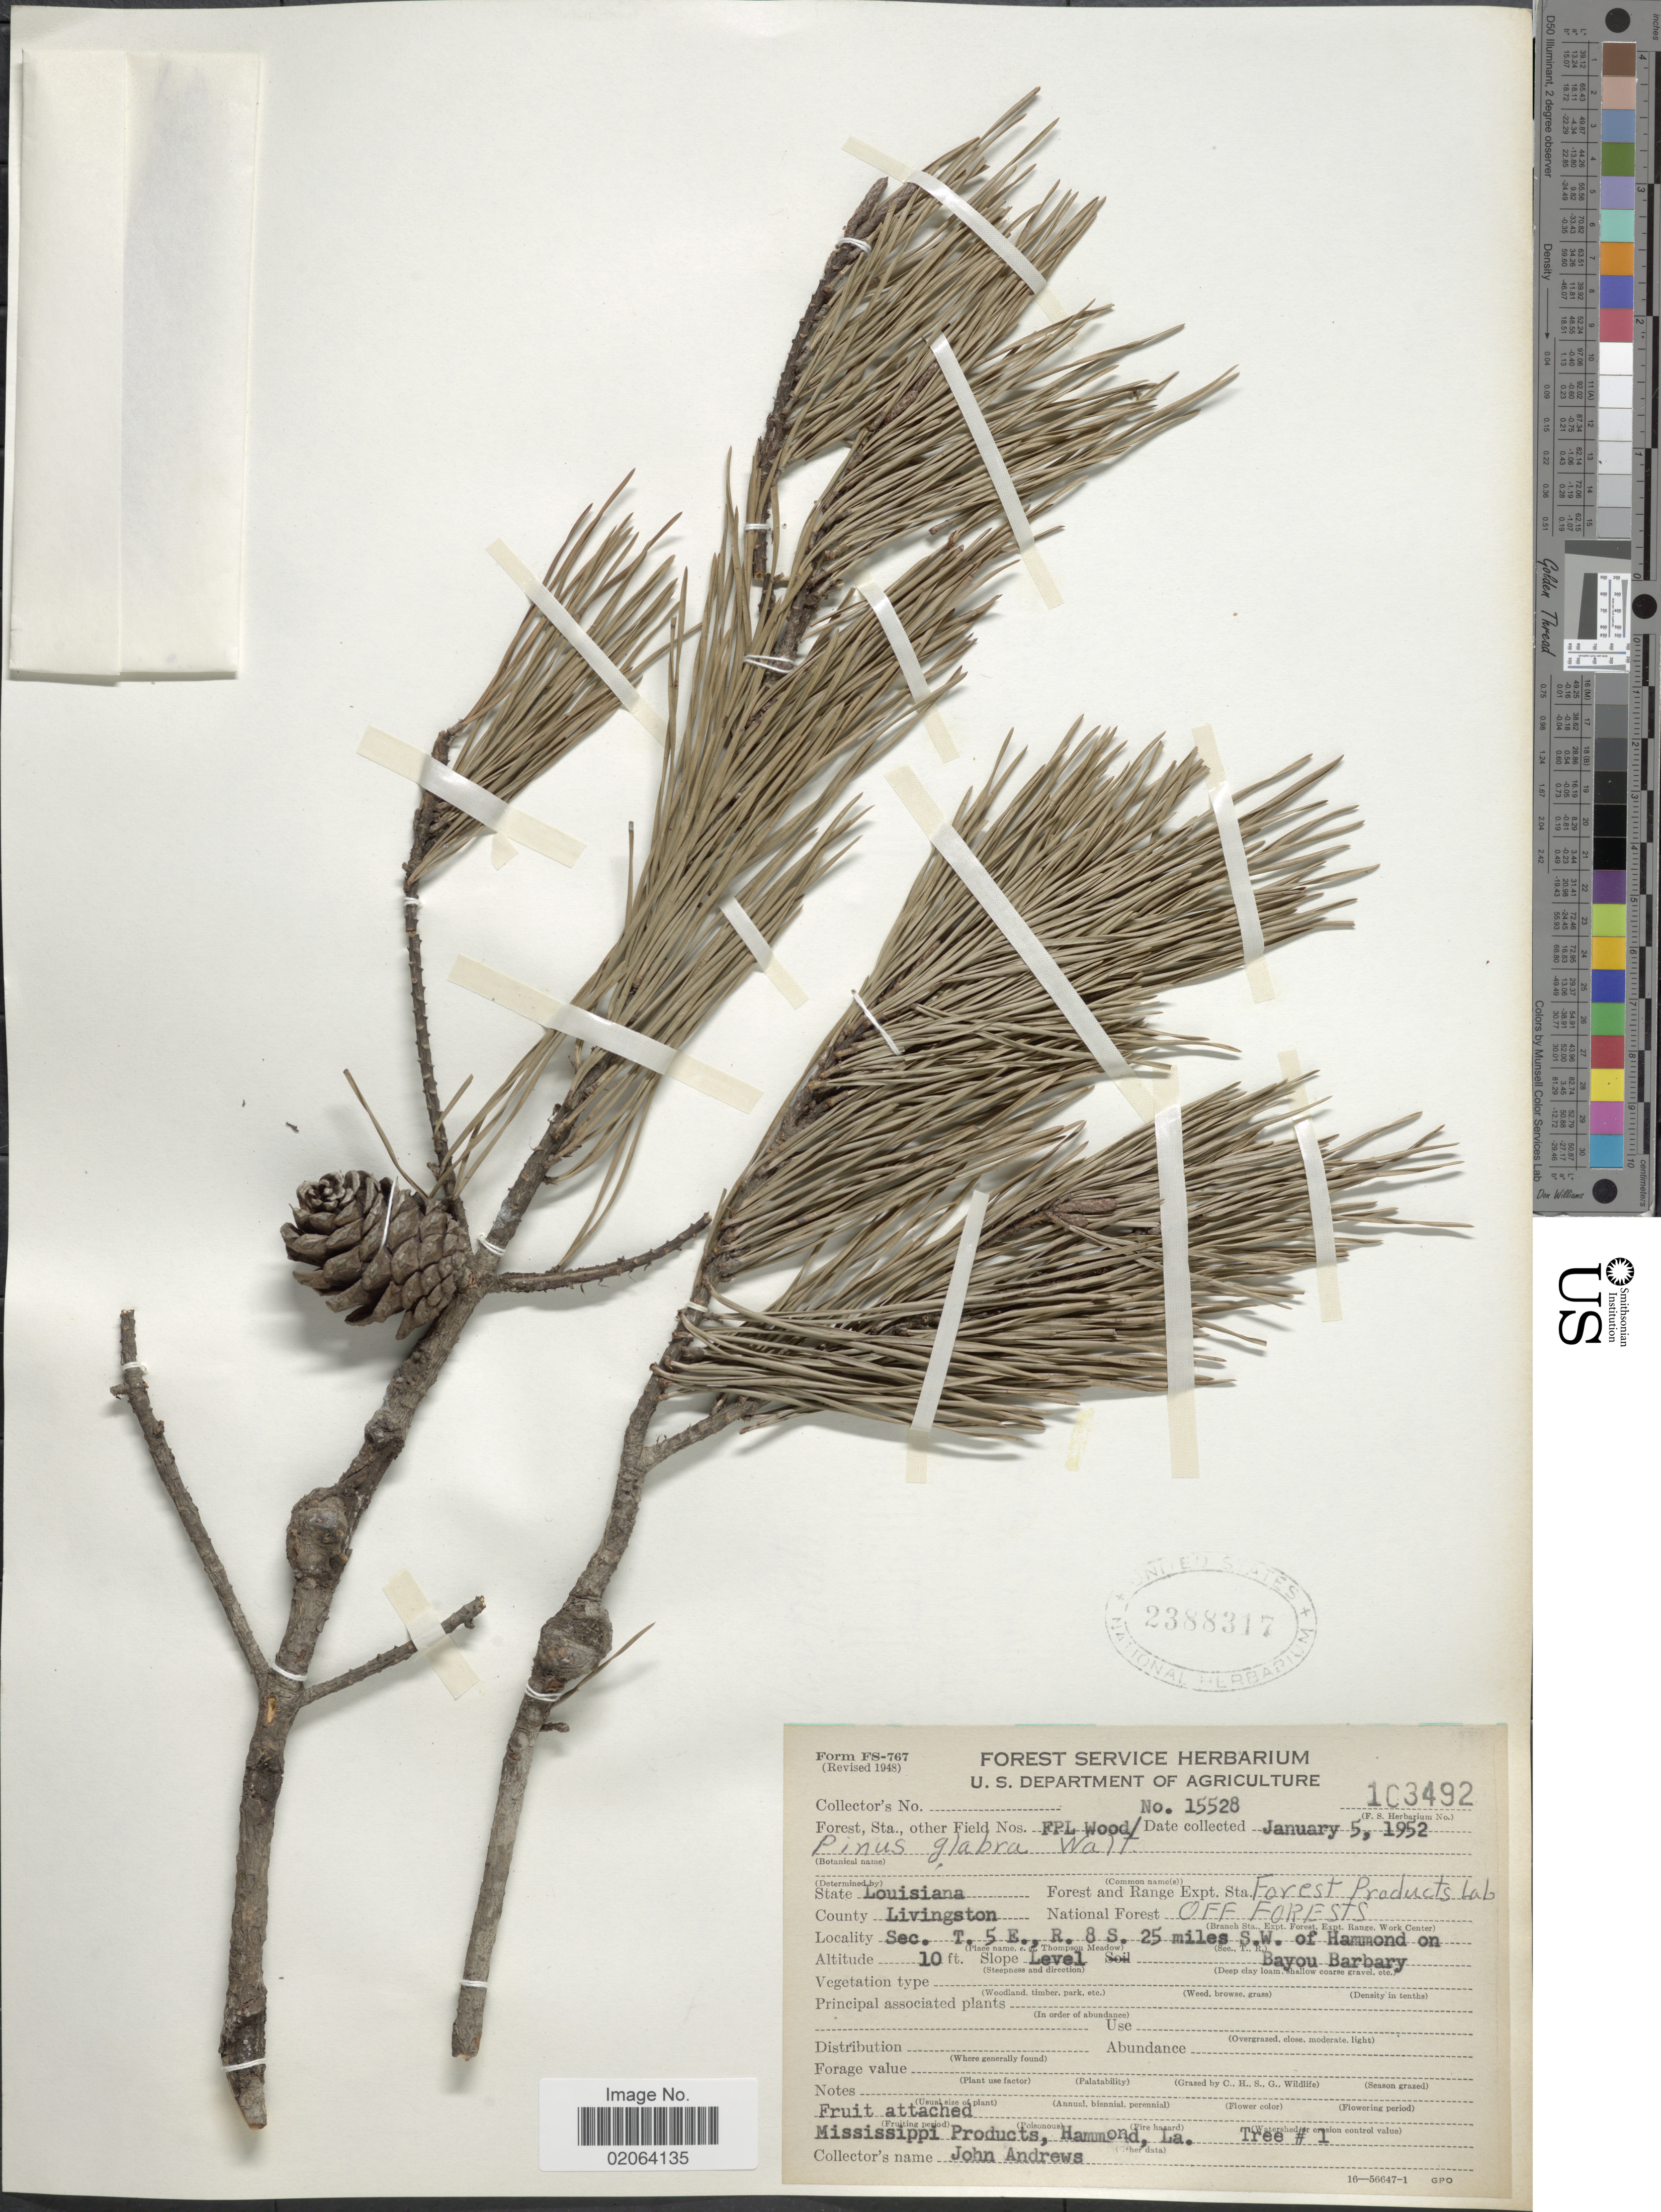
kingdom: Plantae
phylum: Tracheophyta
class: Pinopsida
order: Pinales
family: Pinaceae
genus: Pinus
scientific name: Pinus glabra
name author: Walter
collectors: J. Andrews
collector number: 15528/103492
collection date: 1952-01-05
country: United States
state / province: Louisiana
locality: Forest Products Lab. Off Forests. County Livingston. Sec. T. 5 E., R. 8 S. 25 miles S.W. of Hammond on Bayou Barbary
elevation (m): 3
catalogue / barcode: US 2388317